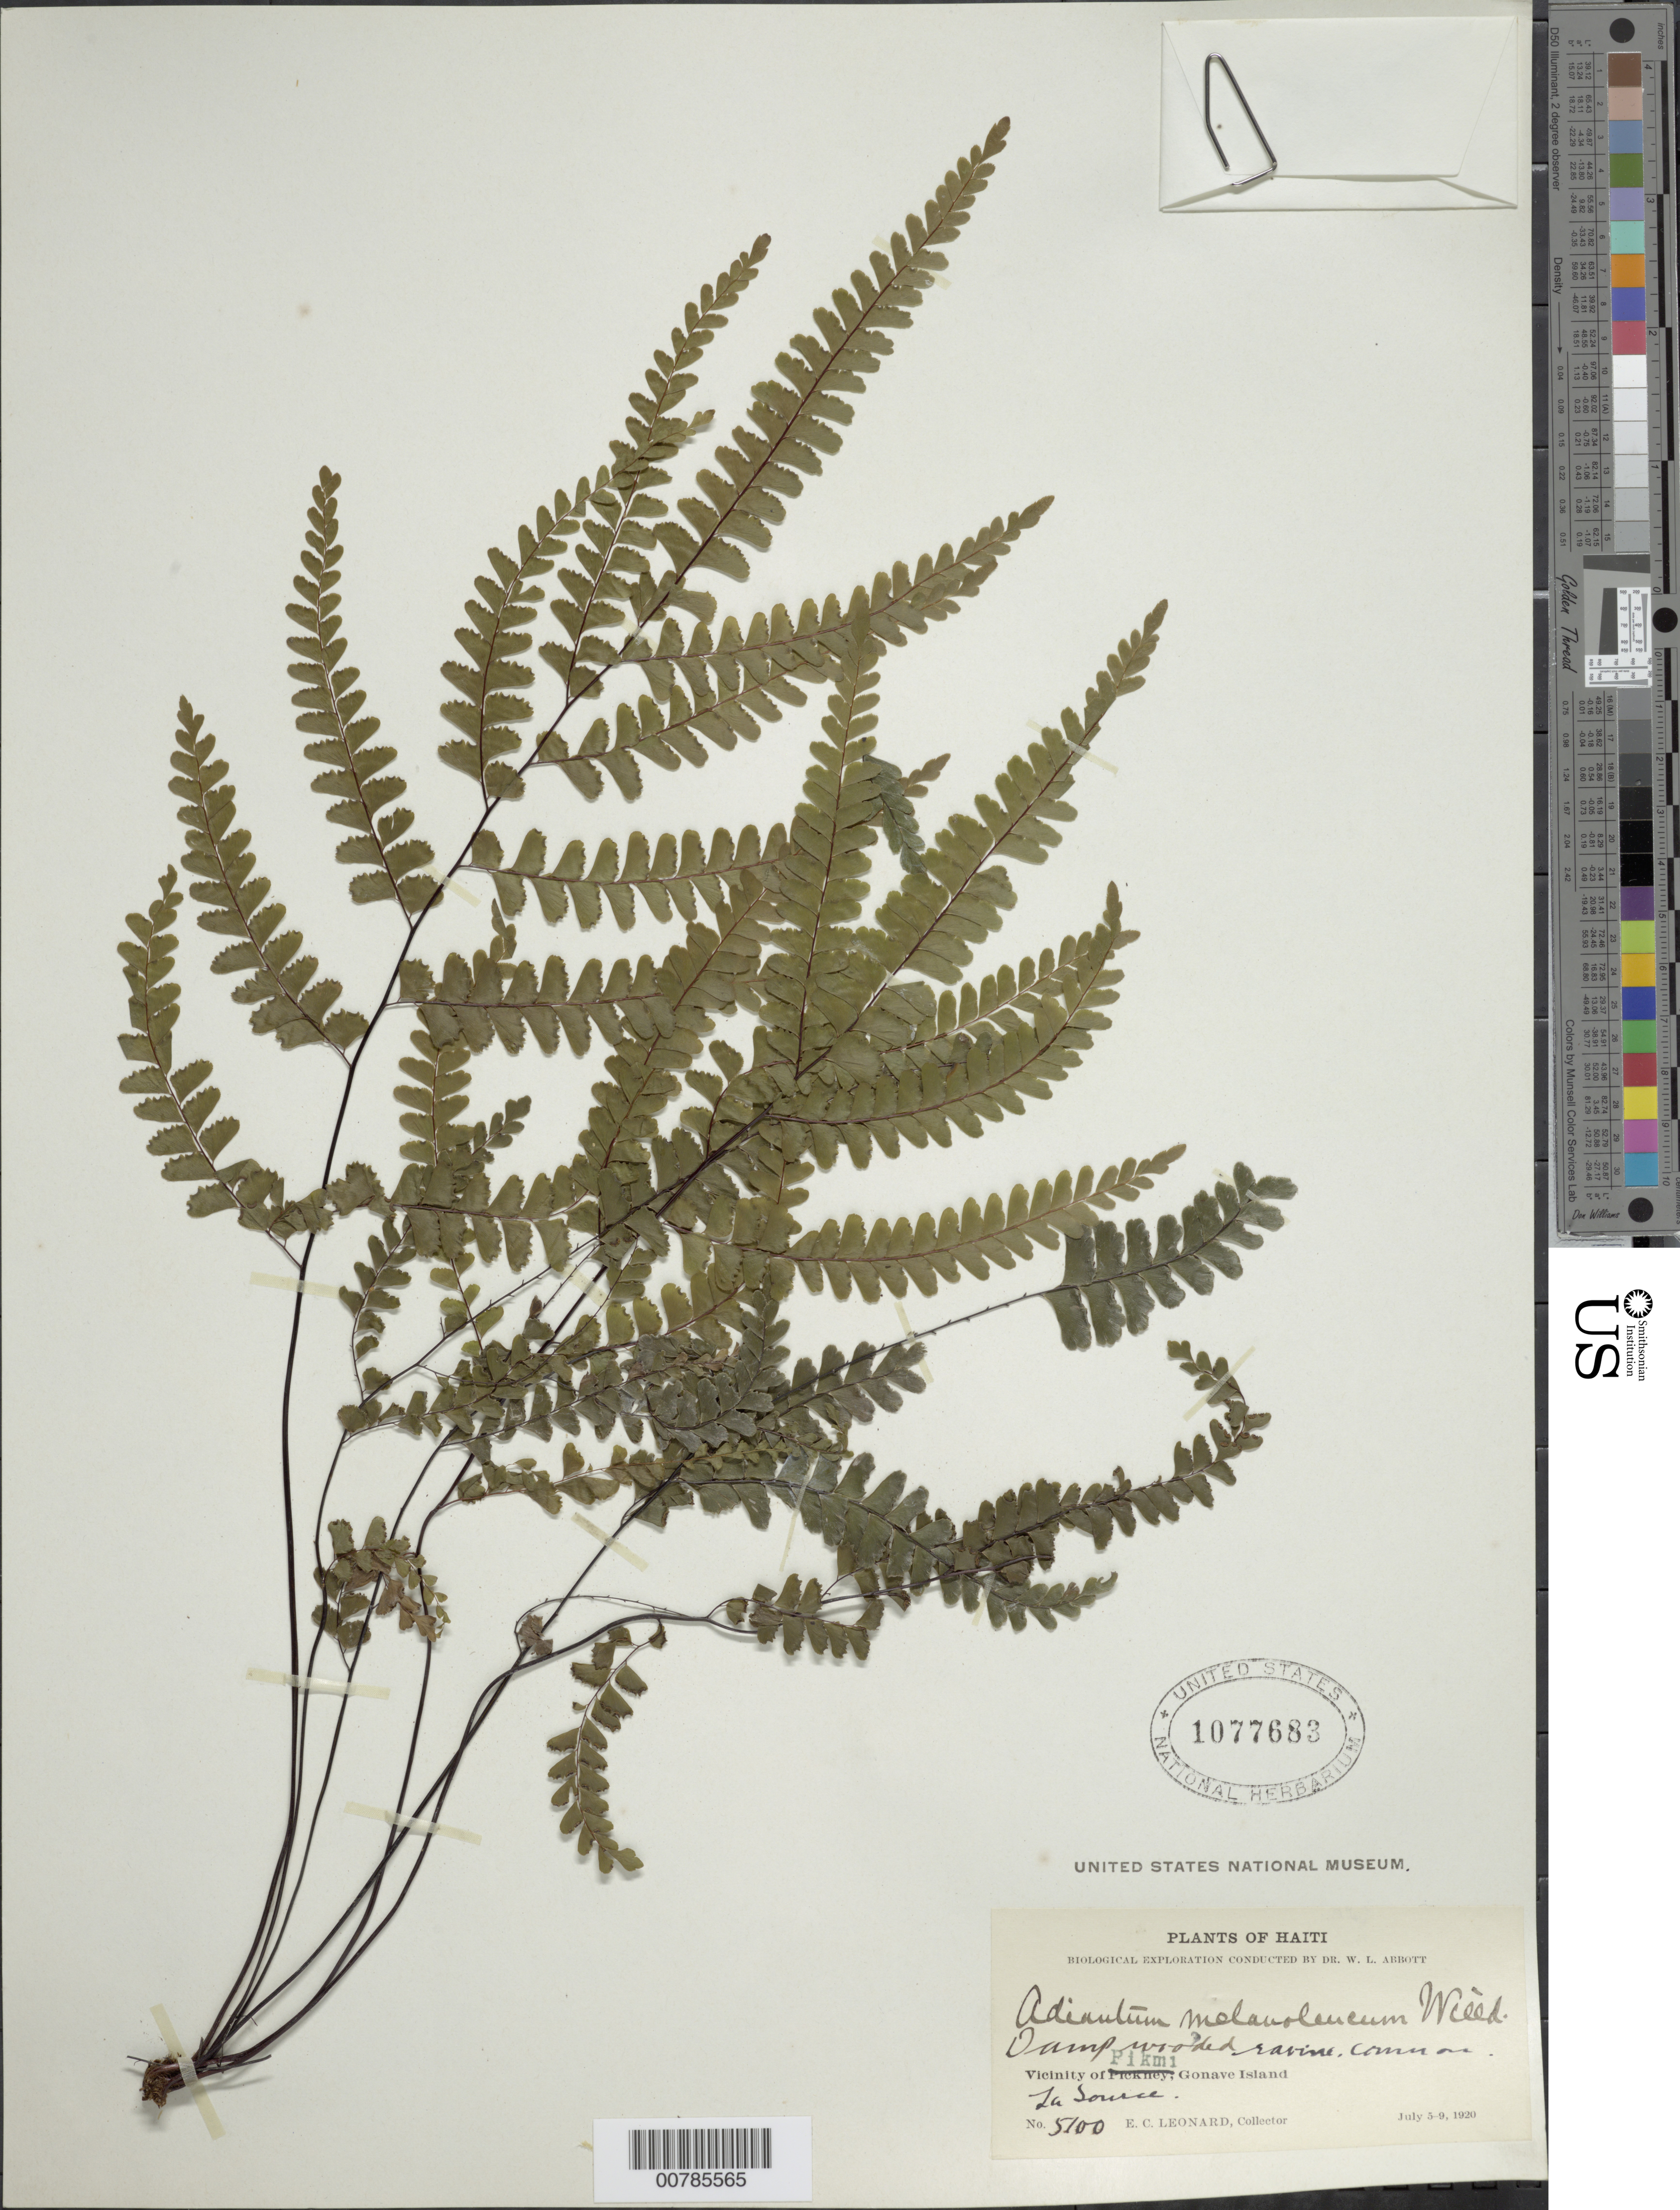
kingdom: Plantae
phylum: Tracheophyta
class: Polypodiopsida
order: Polypodiales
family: Pteridaceae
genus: Adiantum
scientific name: Adiantum melanoleucum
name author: Willd.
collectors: E. C. Leonard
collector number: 5100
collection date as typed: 05 Jul 1920 to 07 Jul 1920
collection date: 1920-07-05/1920-07-07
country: Haiti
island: Hispaniola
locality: Pikmi, Gonave Island, La Source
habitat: Damp wooded ravine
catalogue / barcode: US 1077683